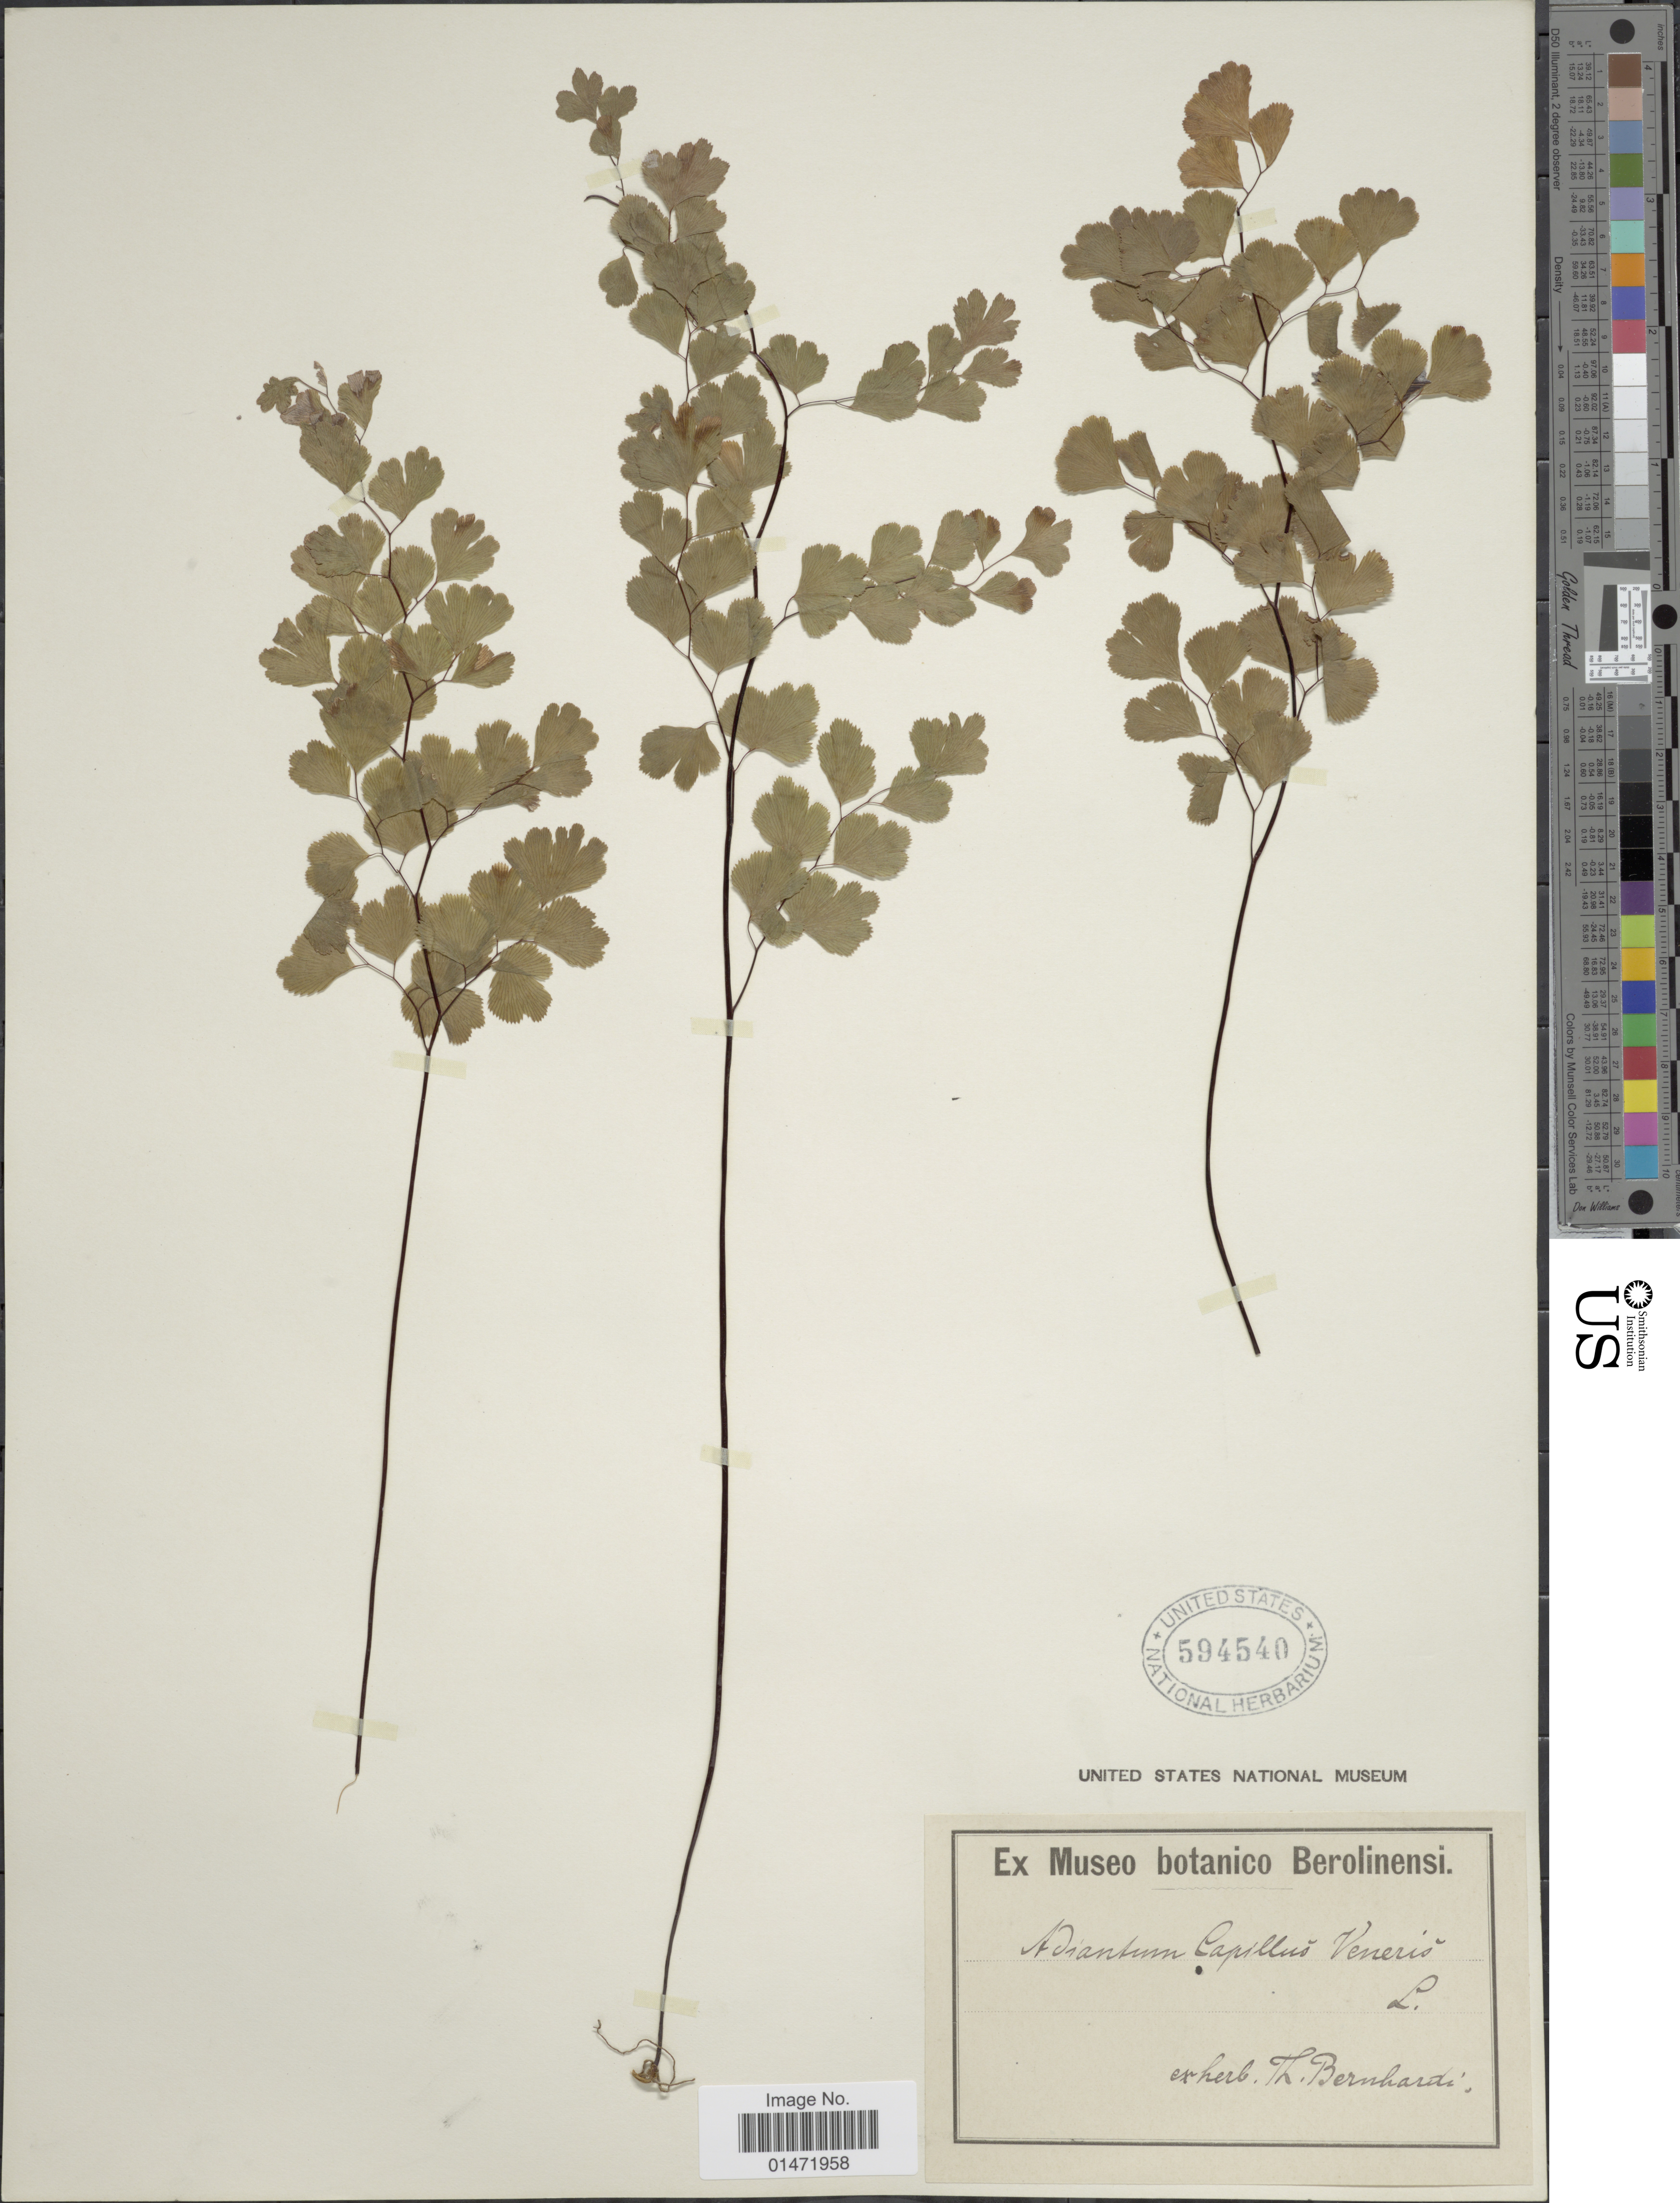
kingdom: Plantae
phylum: Tracheophyta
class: Polypodiopsida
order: Polypodiales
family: Pteridaceae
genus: Adiantum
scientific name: Adiantum capillus-veneris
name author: L.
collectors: ex herb. Bernhardi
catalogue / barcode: US 594540